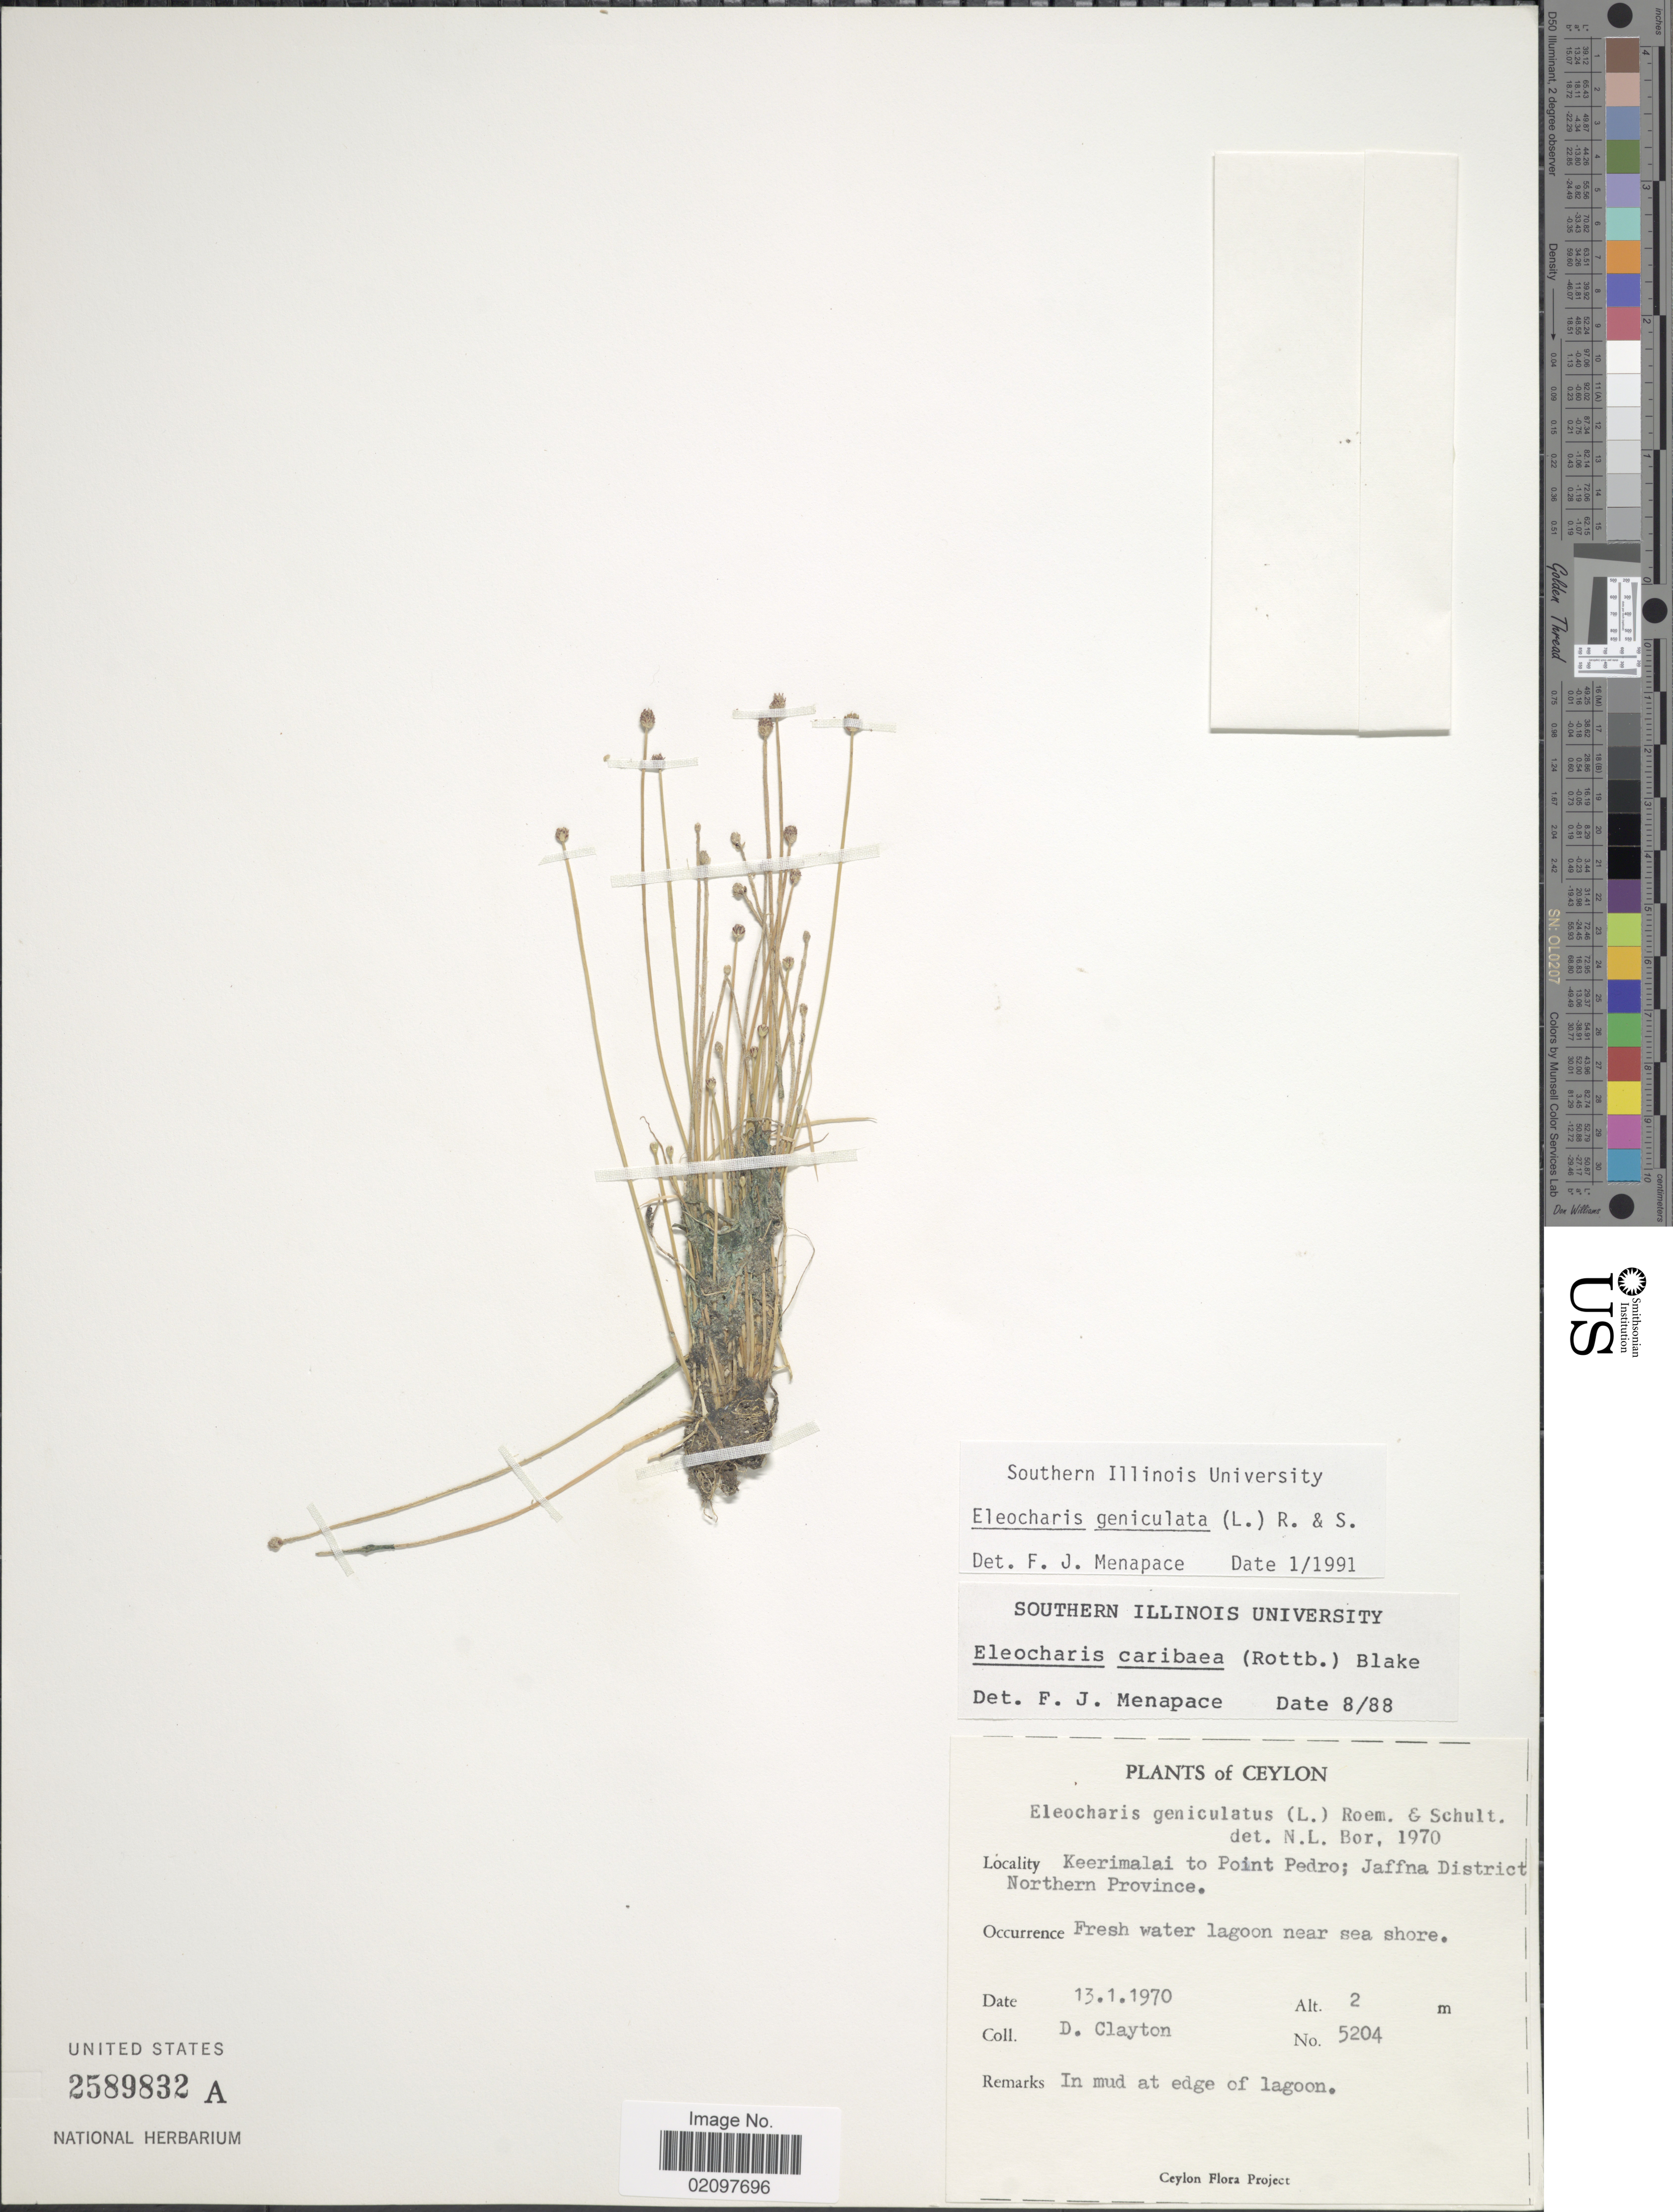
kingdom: Plantae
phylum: Tracheophyta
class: Liliopsida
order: Poales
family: Cyperaceae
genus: Eleocharis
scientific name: Eleocharis geniculata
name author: (L.) Roem. & Schult.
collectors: D. Clayton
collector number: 5204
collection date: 1970-01-13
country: Sri Lanka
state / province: Northern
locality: Ceylon. Keerimalai to Point Pedro; Jaffna District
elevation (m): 2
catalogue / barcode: US 2589832A